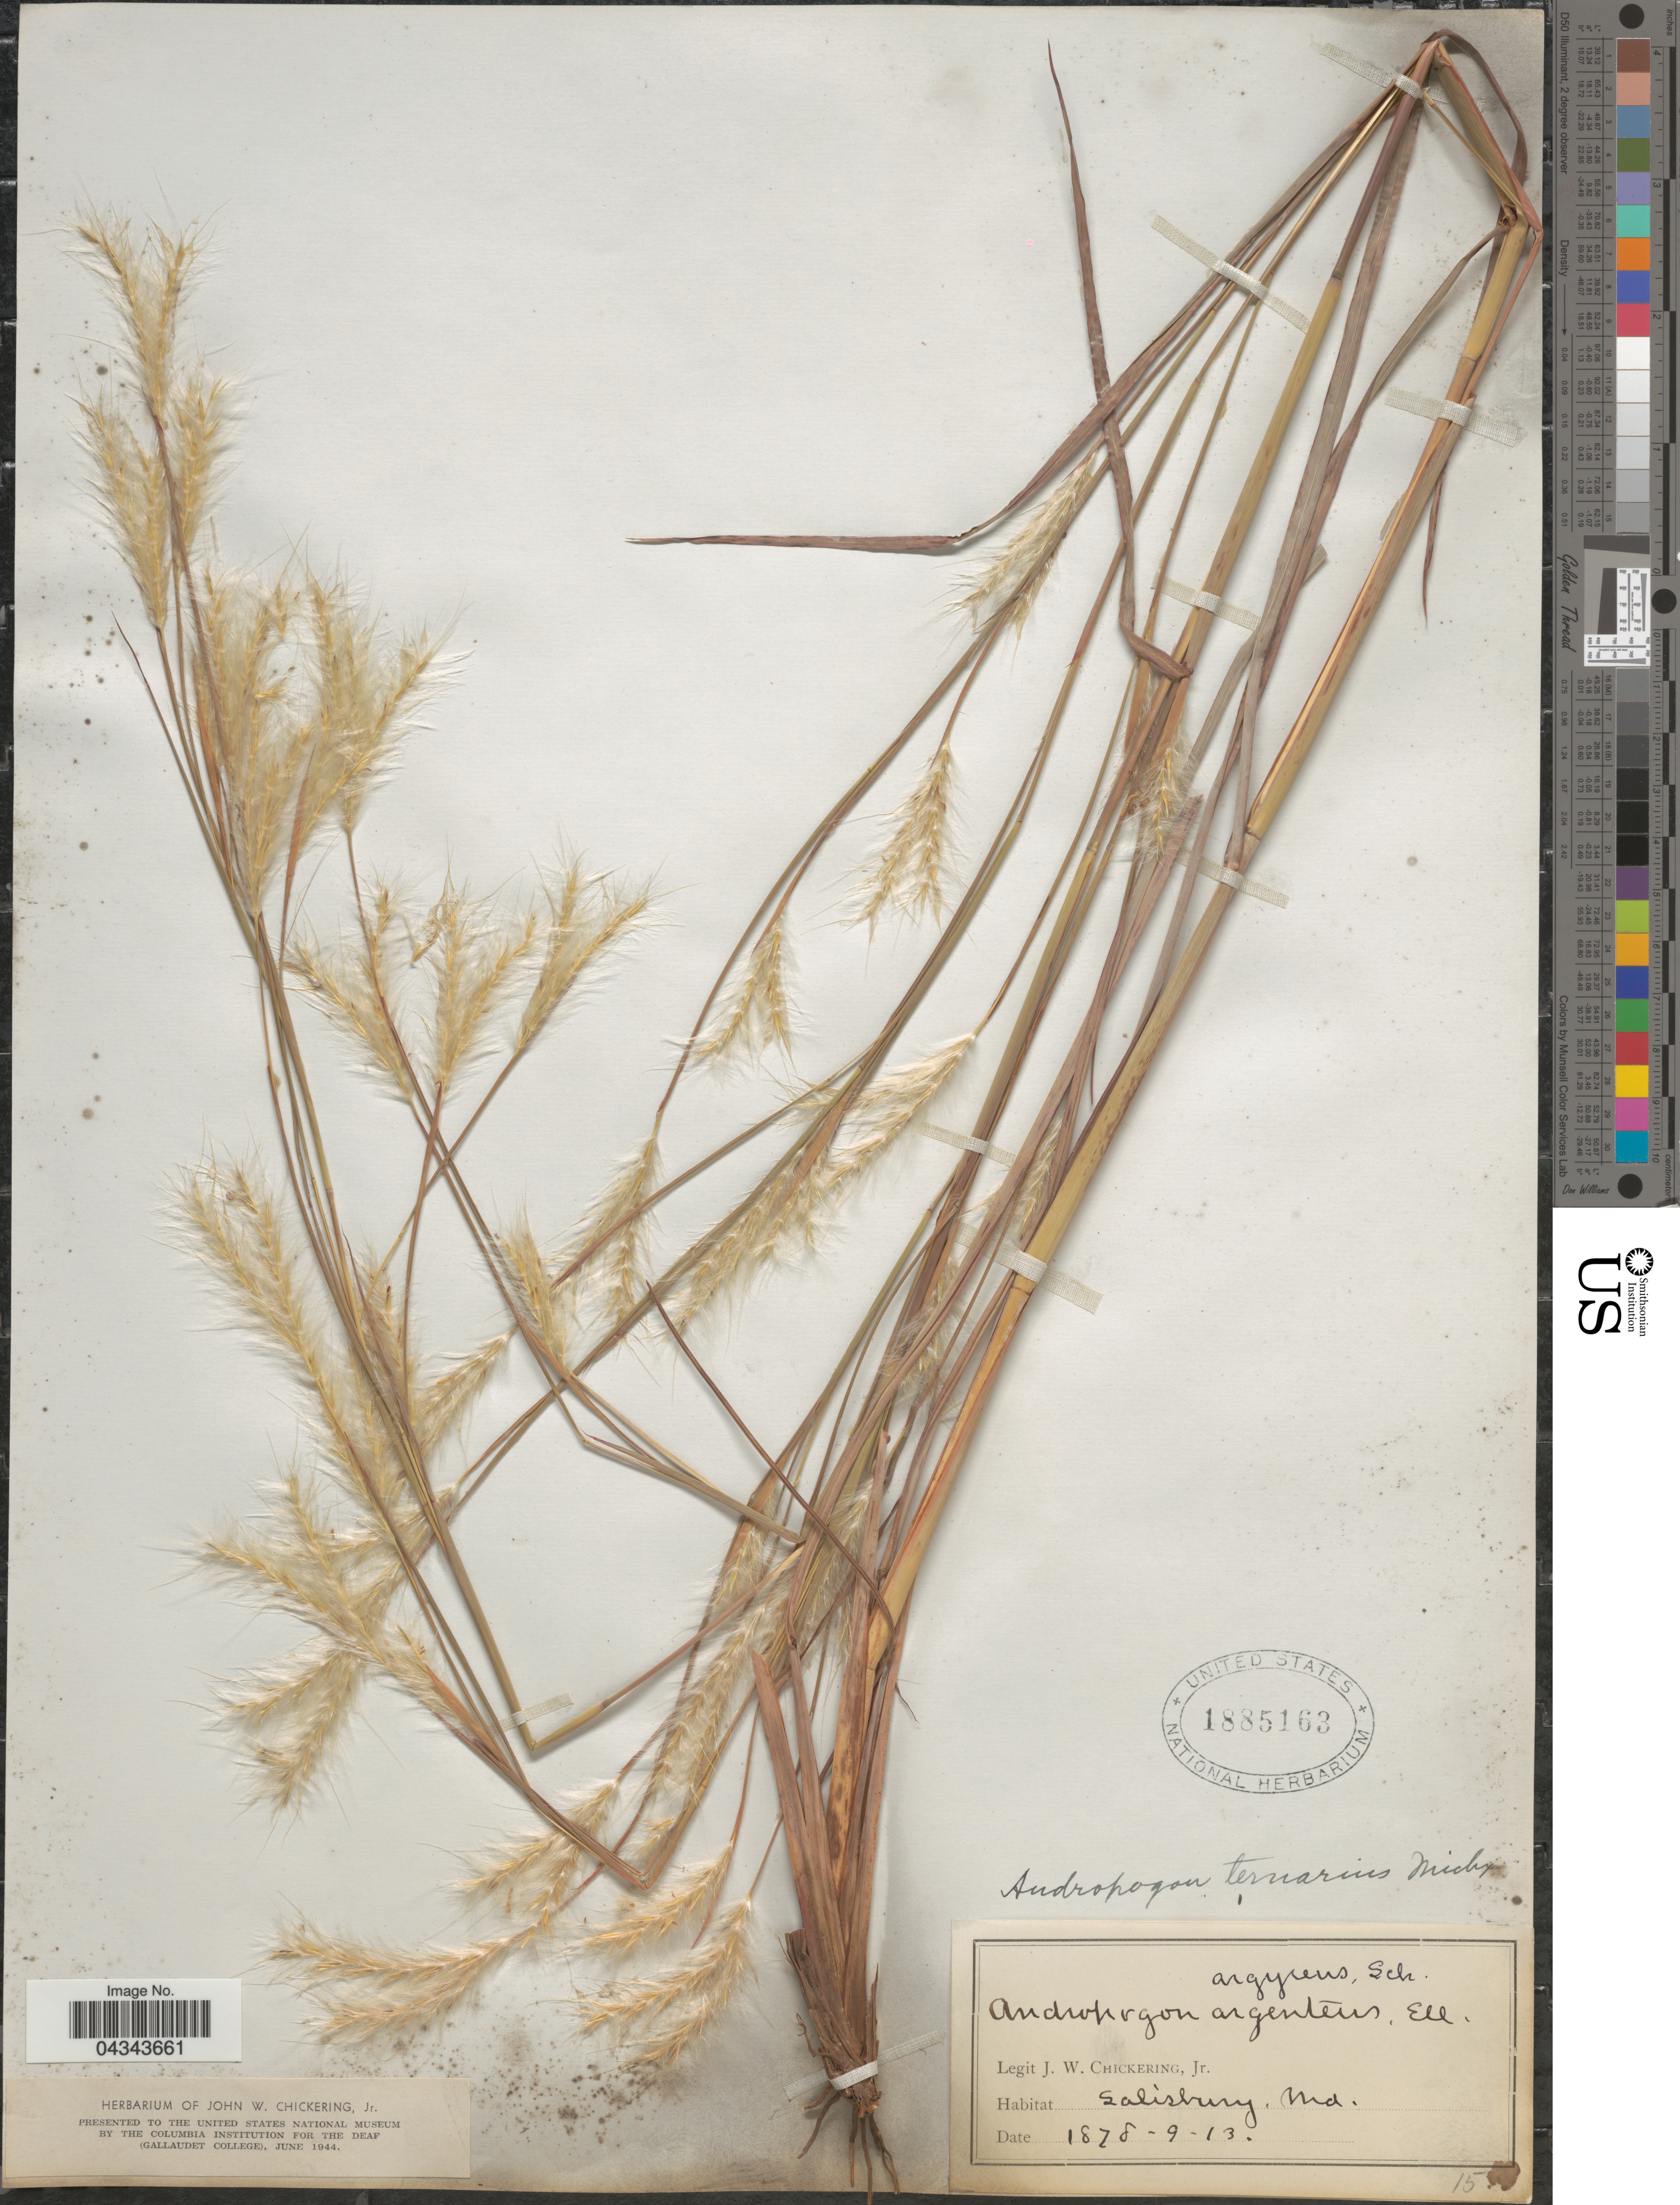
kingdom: Plantae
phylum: Tracheophyta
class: Liliopsida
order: Poales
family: Poaceae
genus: Andropogon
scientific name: Andropogon ternarius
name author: Michx.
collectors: J. W. Chickering Jr.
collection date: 1878-09-13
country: United States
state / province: Maryland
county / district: Wicomico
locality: Salisbury.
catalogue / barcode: US 1885163